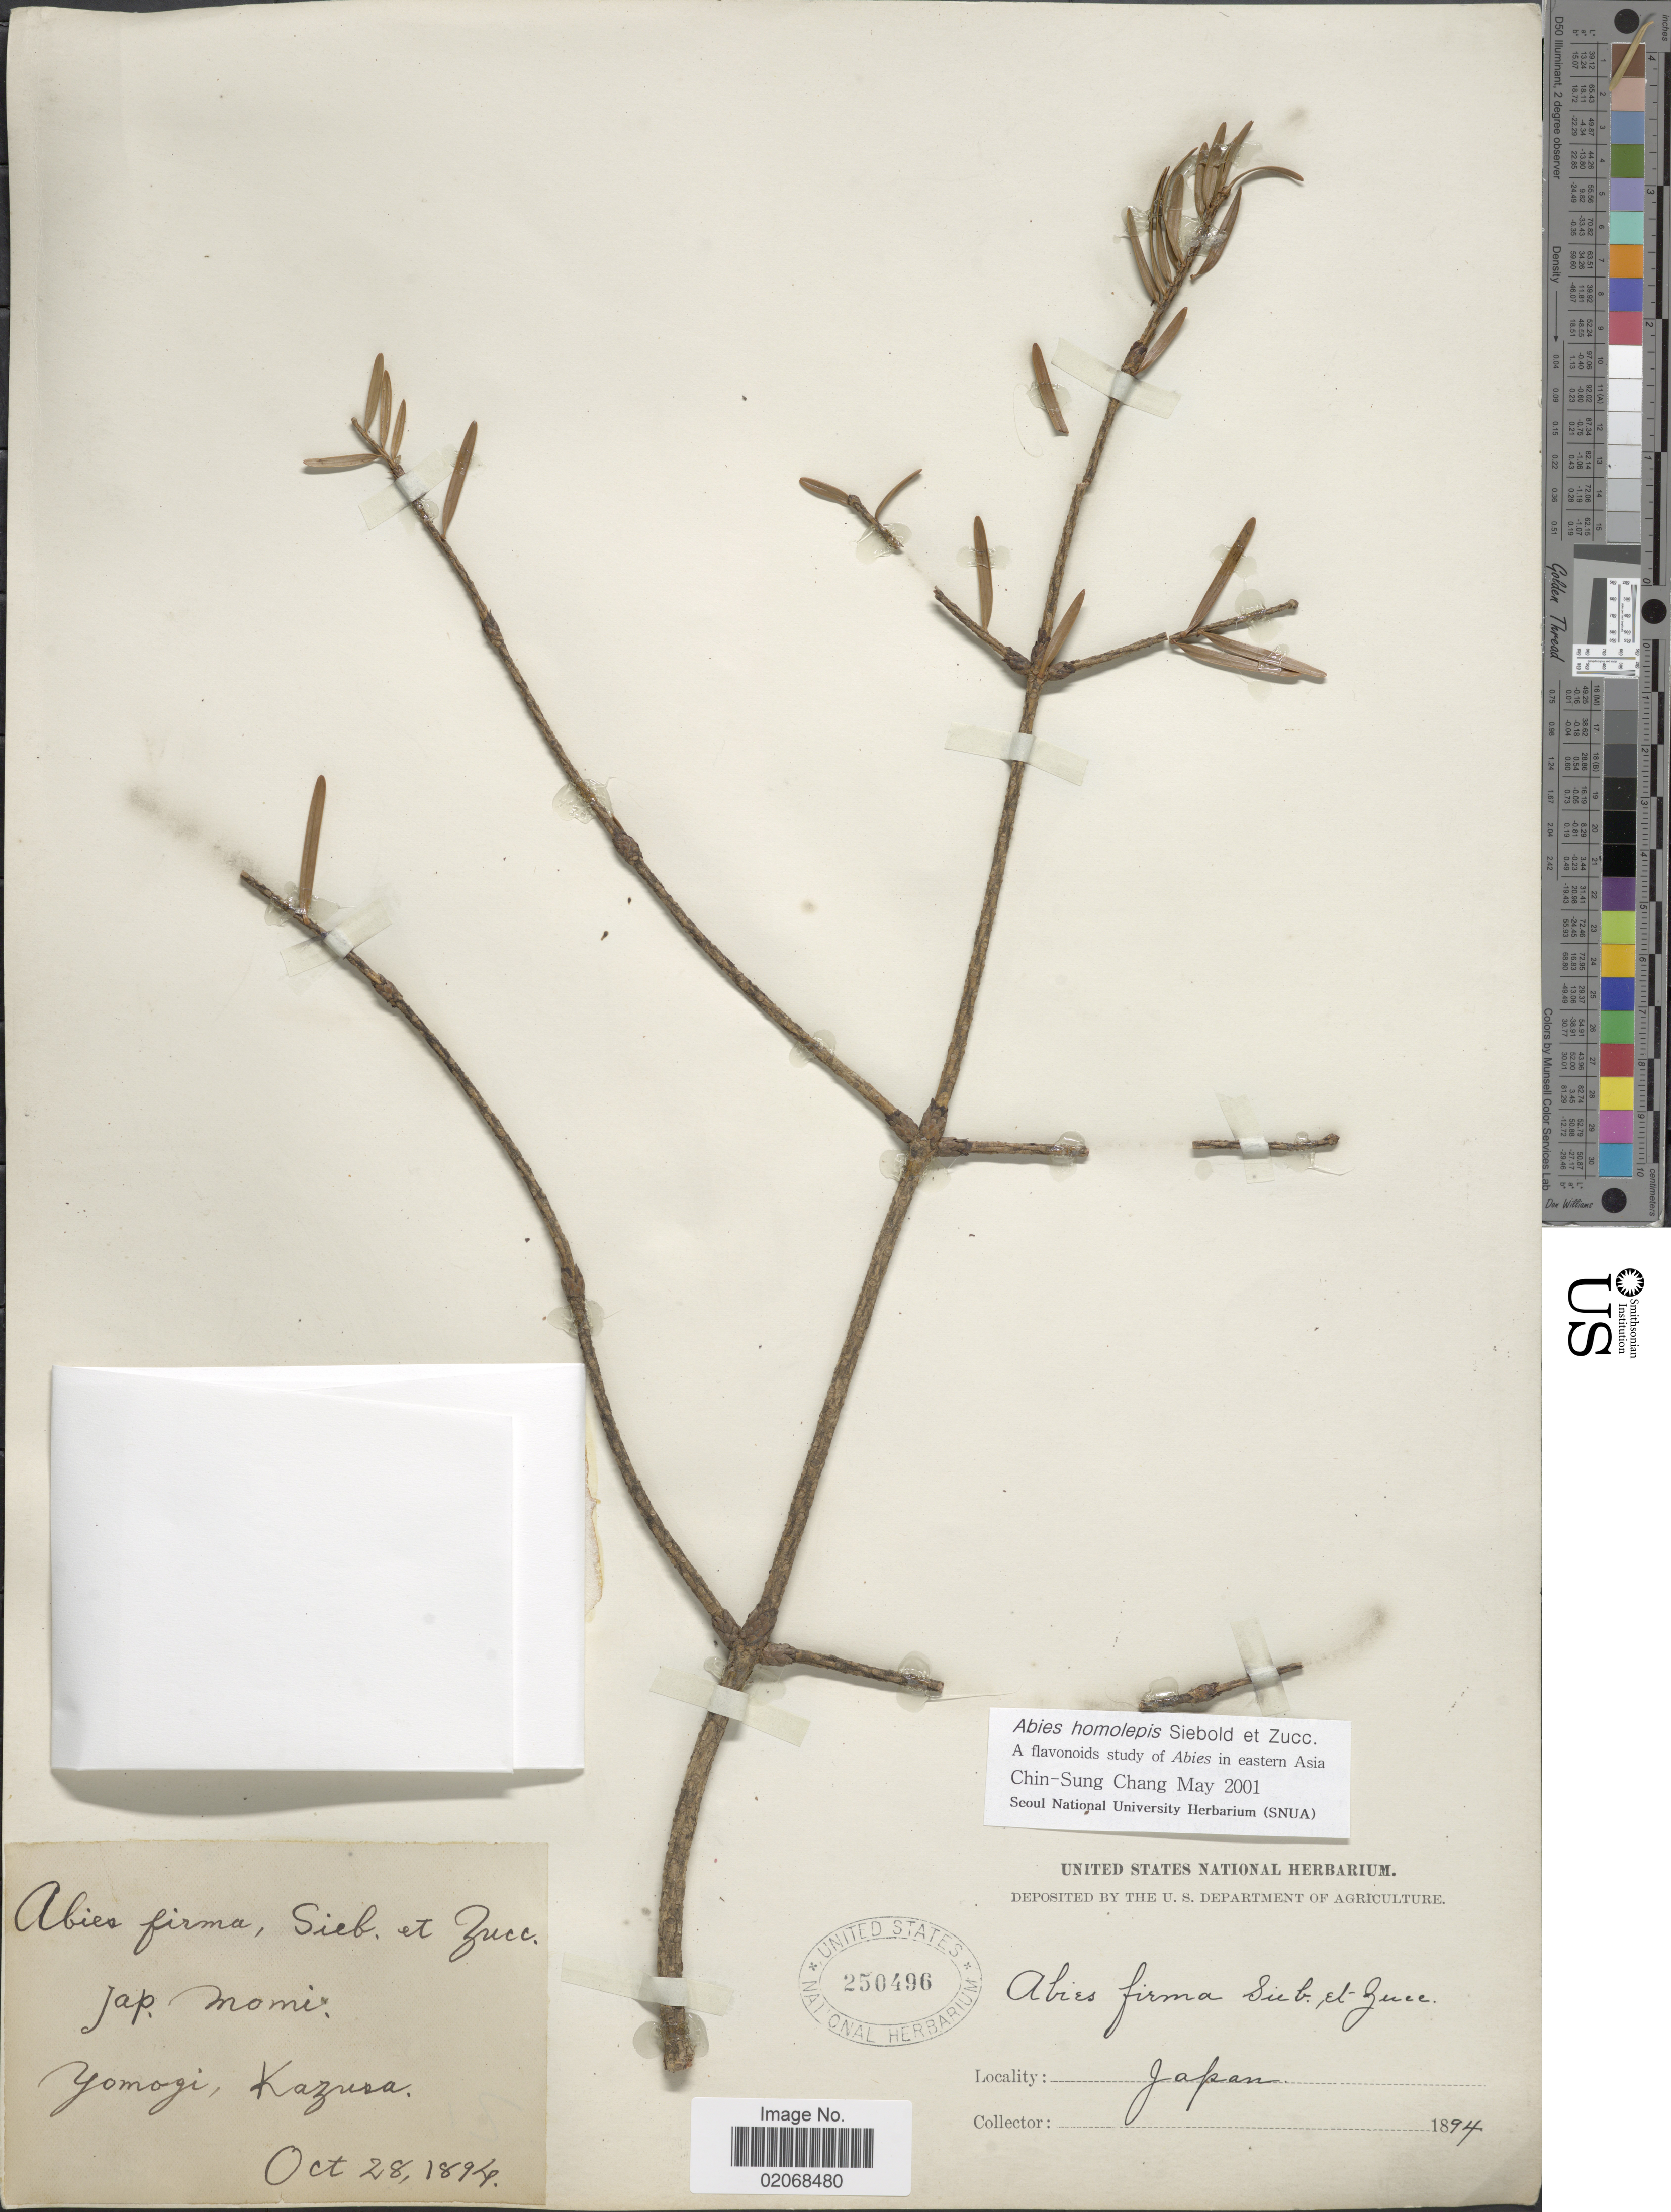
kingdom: Plantae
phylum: Tracheophyta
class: Pinopsida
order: Pinales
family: Pinaceae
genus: Abies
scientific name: Abies homolepis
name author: Siebold & Zucc.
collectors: ex herb. United States National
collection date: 1894-10-28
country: Japan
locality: Yomogi, Kazusa.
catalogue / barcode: US 250496